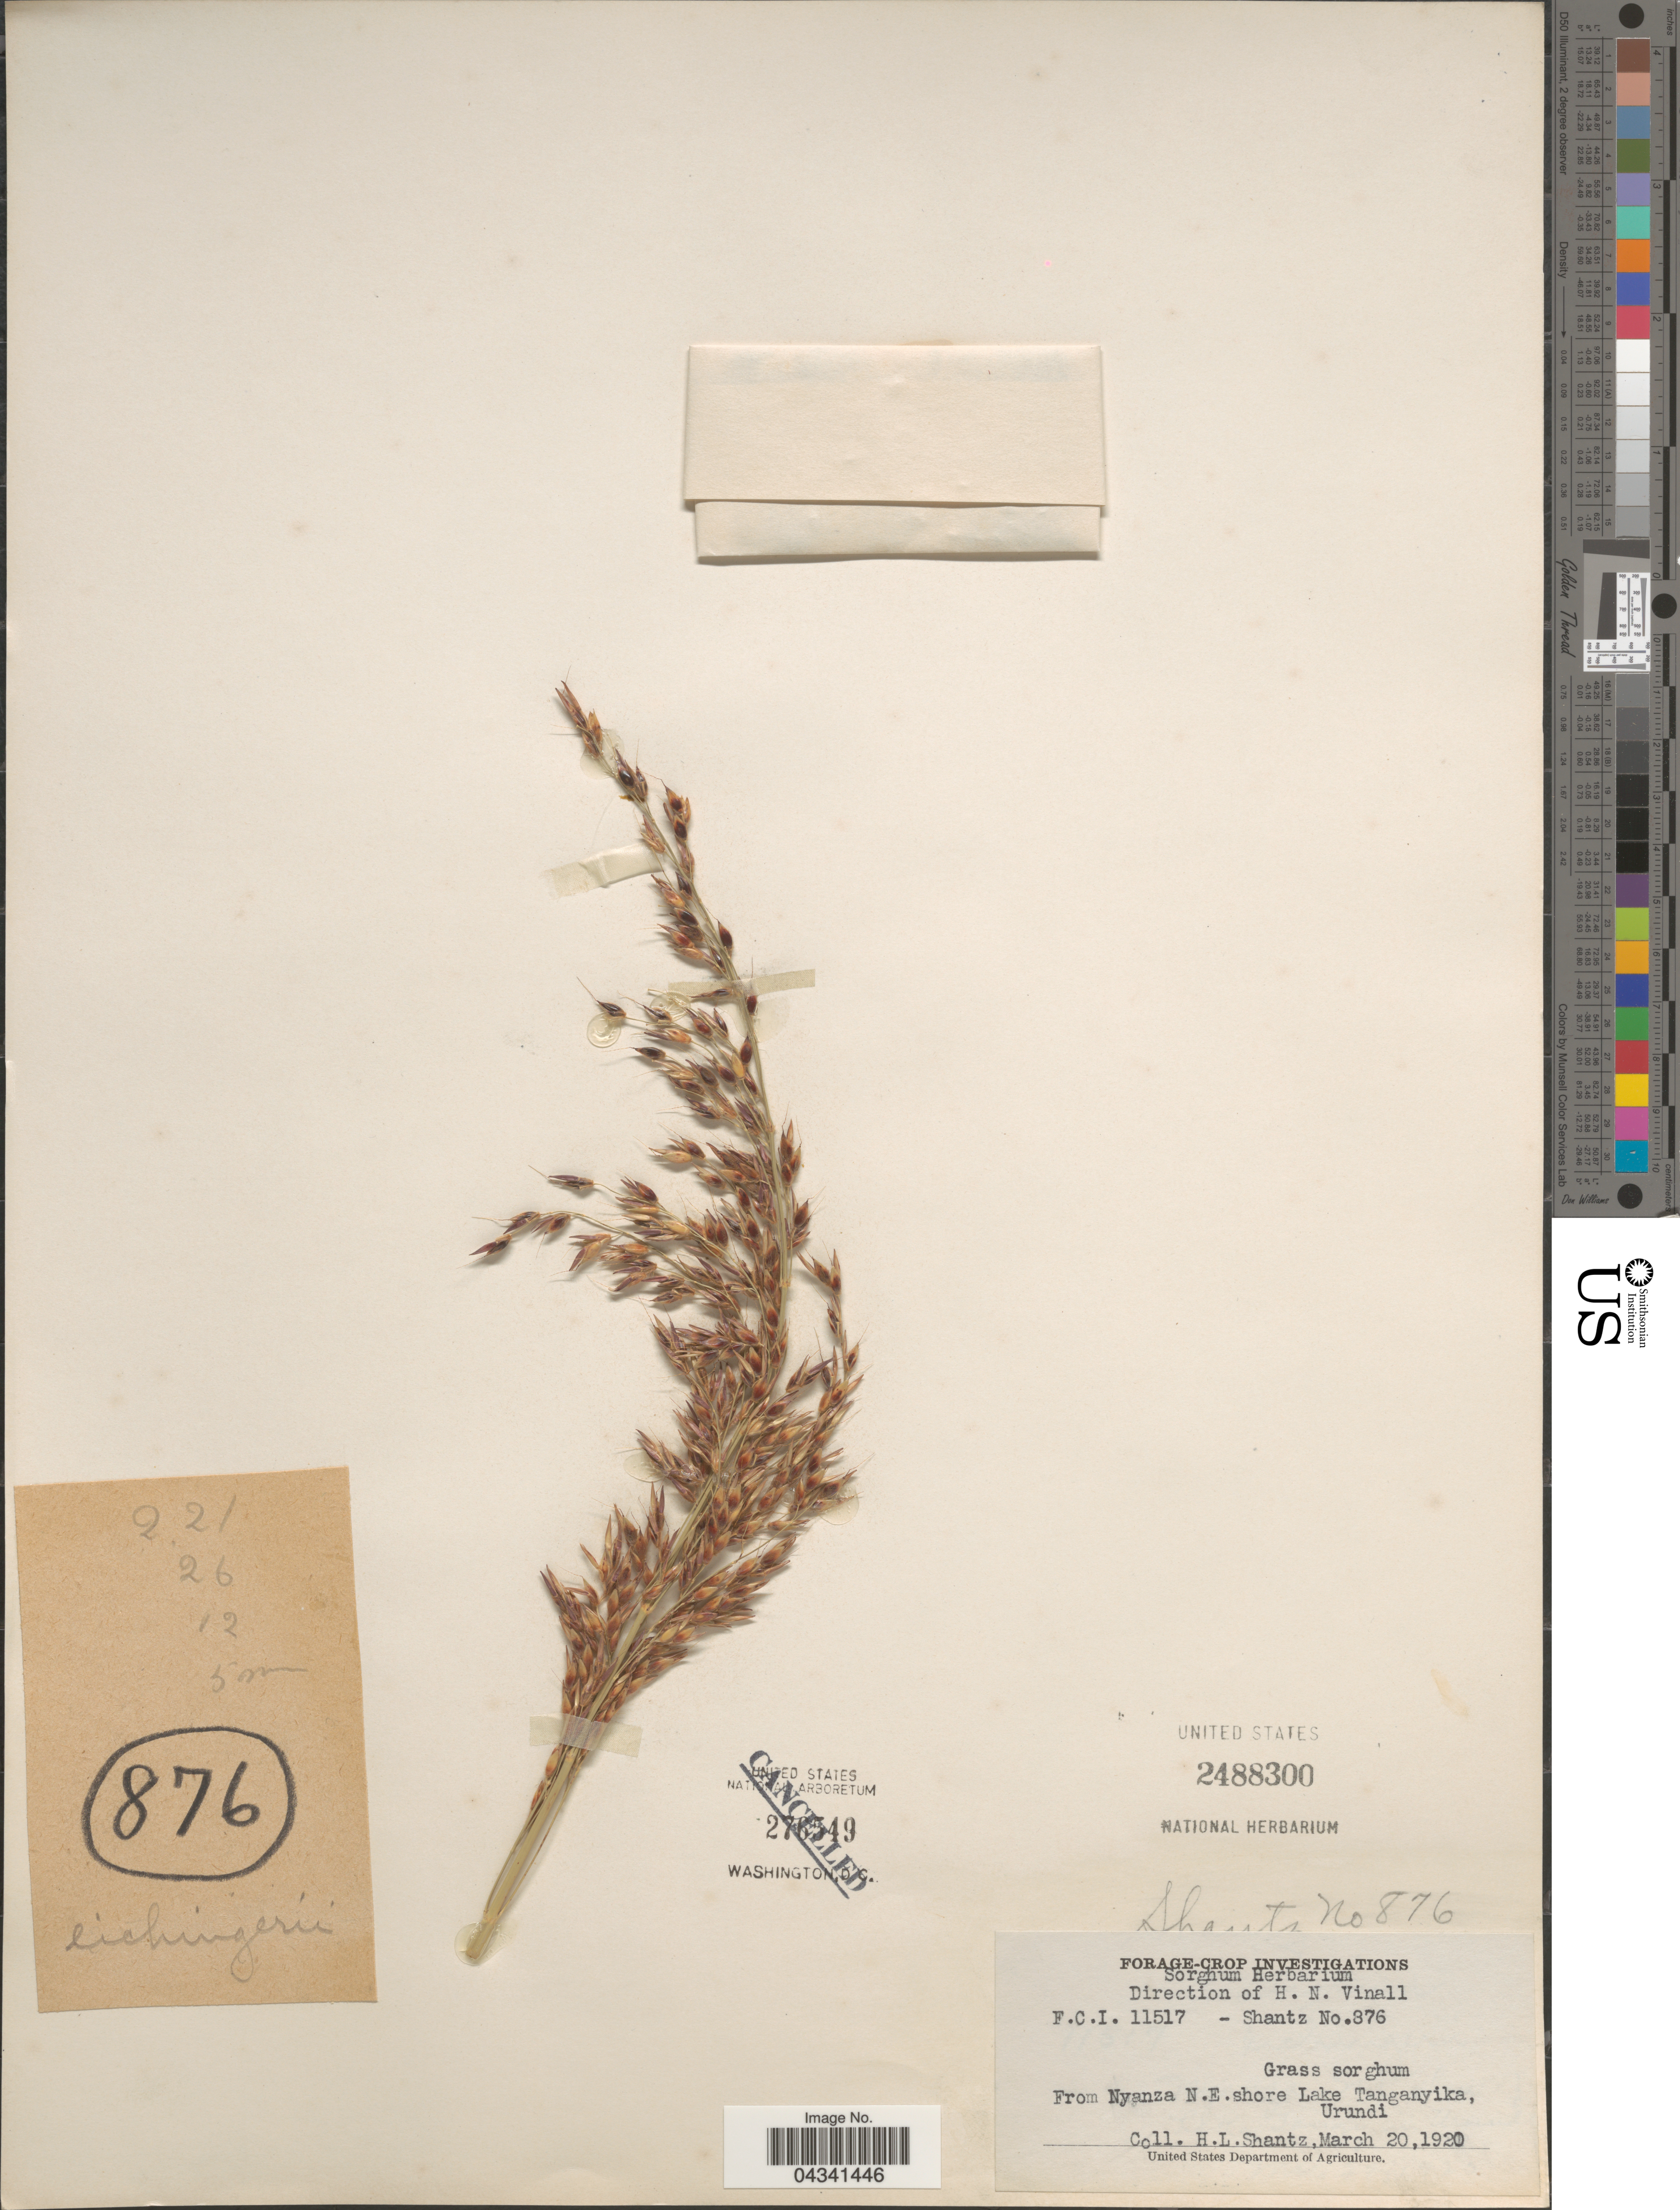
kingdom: Plantae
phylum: Tracheophyta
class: Liliopsida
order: Poales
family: Poaceae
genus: Sorghum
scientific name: Sorghum arundinaceum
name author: (Desv.) Stapf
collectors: H. Shantz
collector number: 876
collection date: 1920-03-20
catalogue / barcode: US 2488300